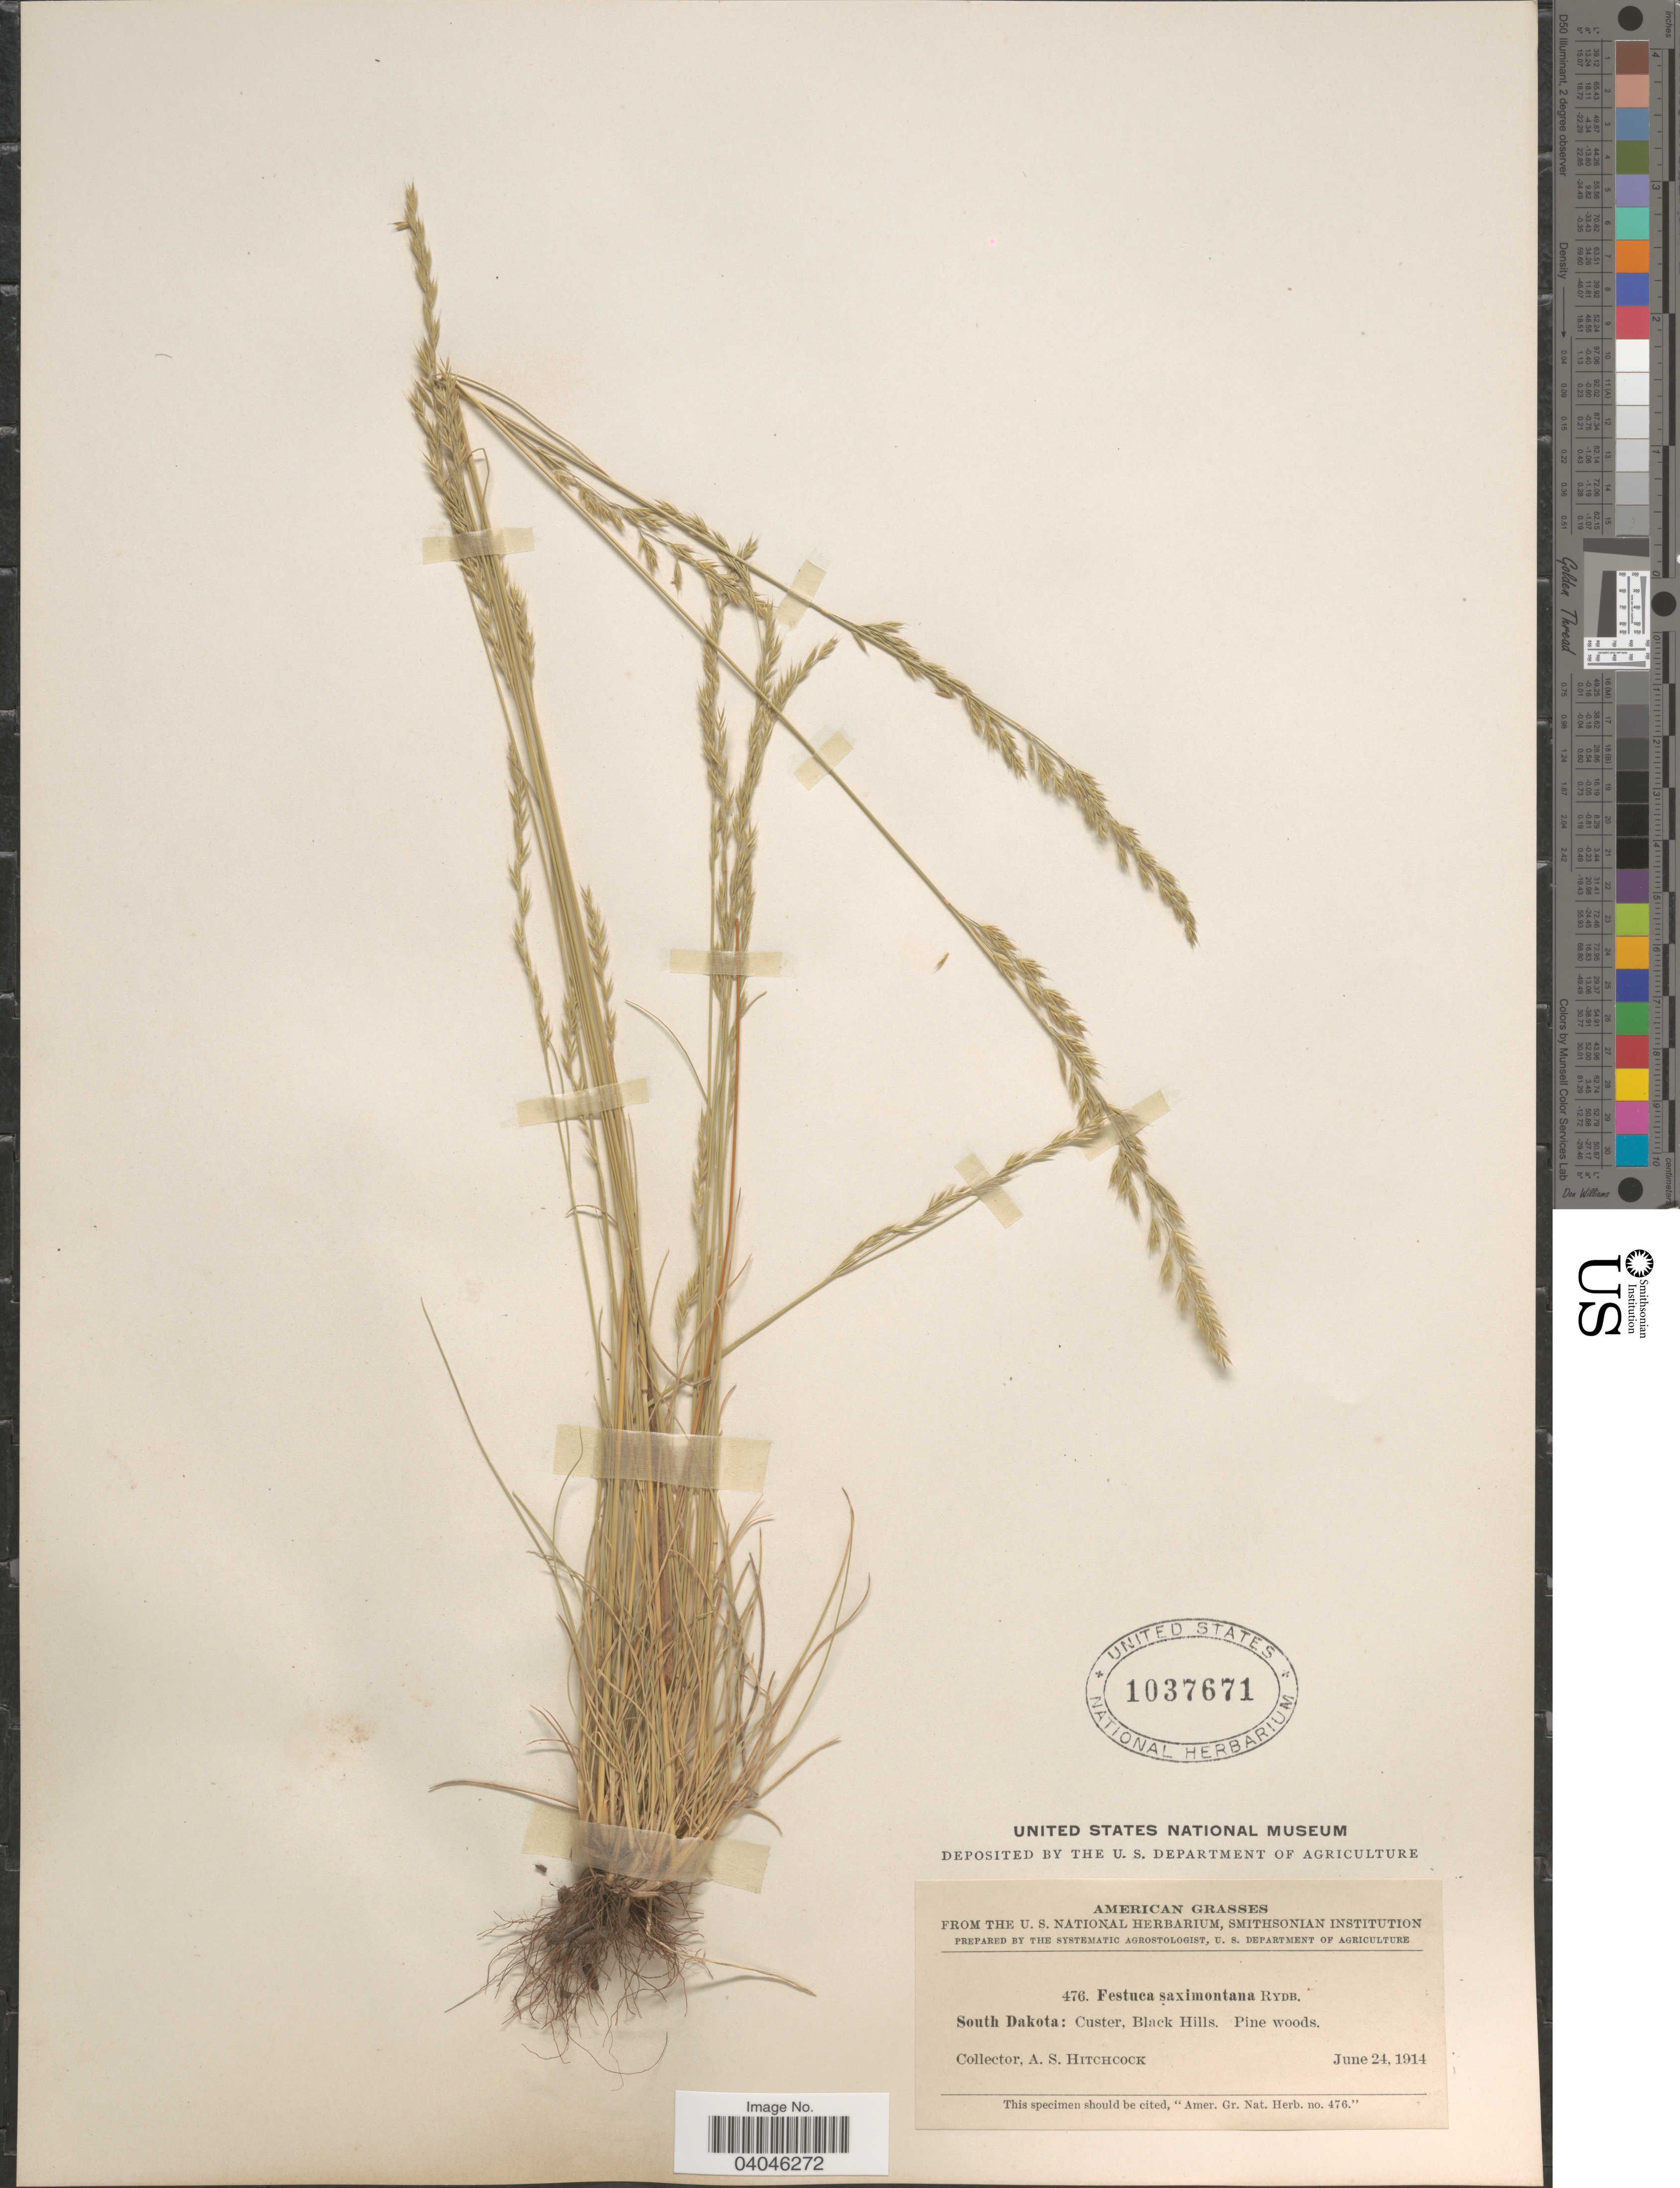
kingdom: Plantae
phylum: Tracheophyta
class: Liliopsida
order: Poales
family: Poaceae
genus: Festuca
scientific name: Festuca saximontana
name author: Rydb.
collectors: A. S. Hitchcock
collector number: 476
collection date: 1914-06-24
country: United States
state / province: South Dakota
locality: Custer, Black Hills.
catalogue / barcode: US 1037671